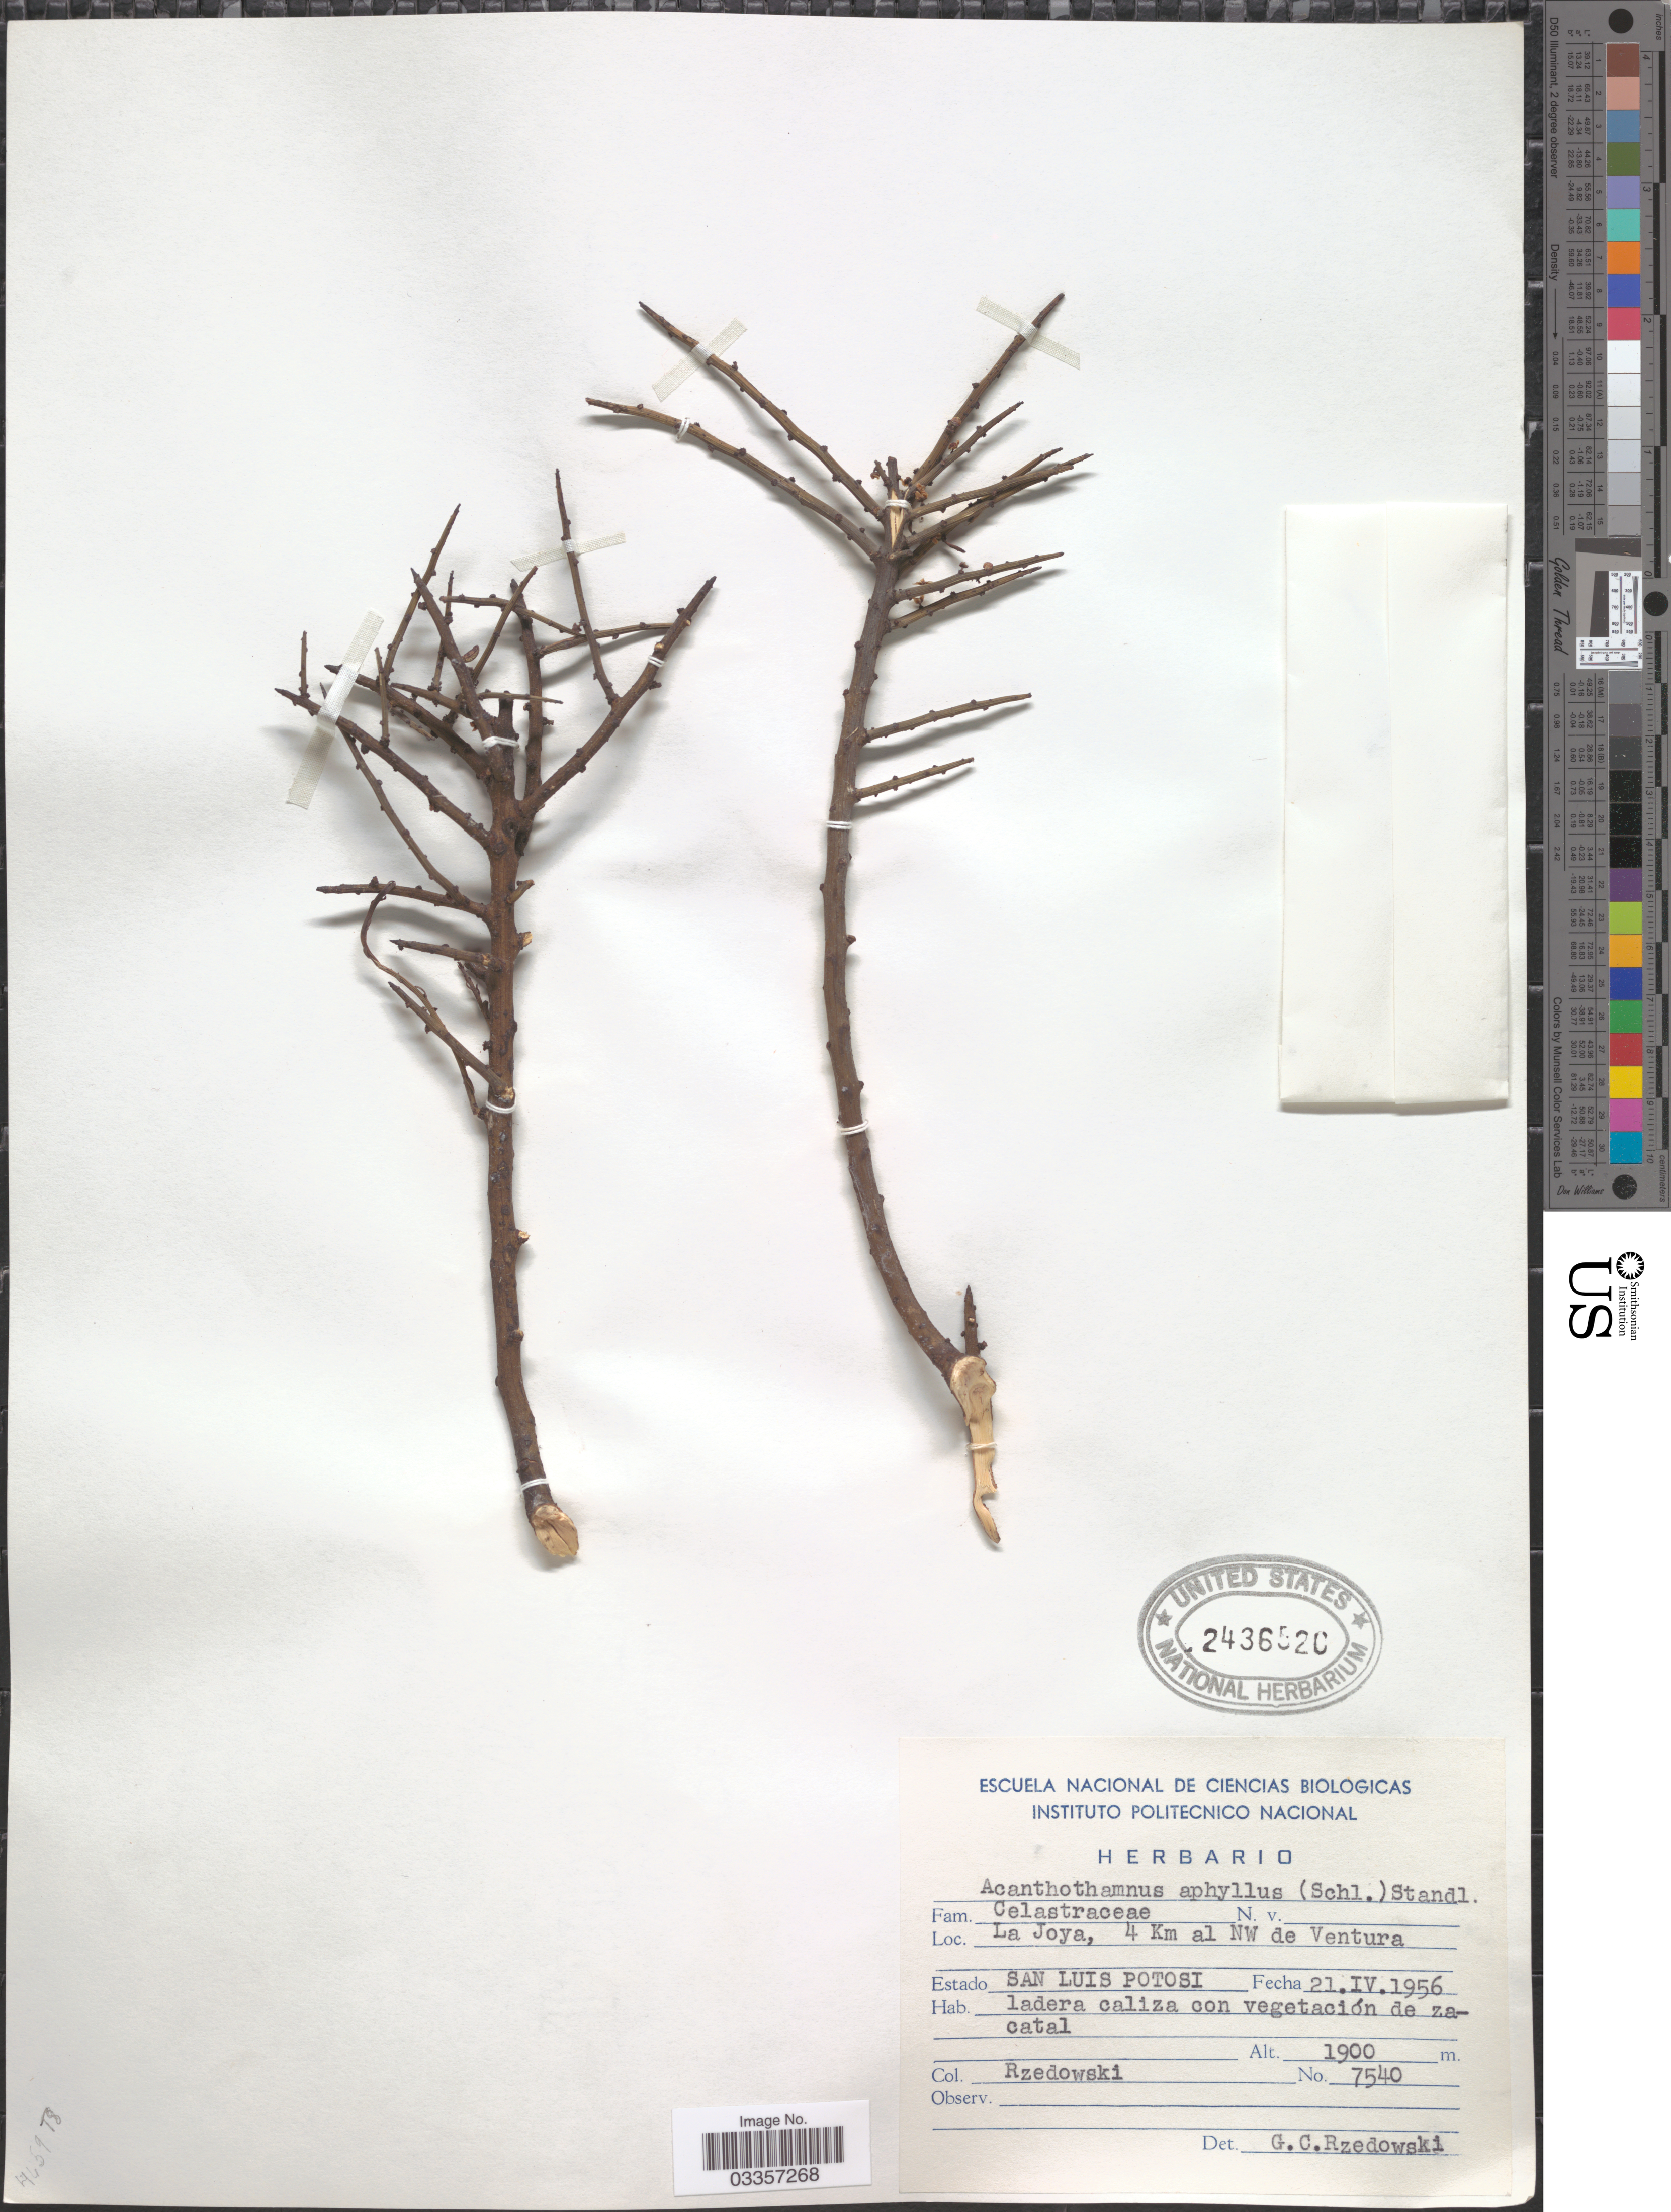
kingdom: Plantae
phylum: Tracheophyta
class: Magnoliopsida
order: Celastrales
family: Celastraceae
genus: Acanthothamnus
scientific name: Acanthothamnus aphyllus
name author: (Schltdl.) Standl.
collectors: Rzedowski, --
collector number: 7540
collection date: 1956-04-21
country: Mexico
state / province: San Luis Potosí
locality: La Joya, 4 Km al NW de Ventura.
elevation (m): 1900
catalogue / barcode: US 2436520